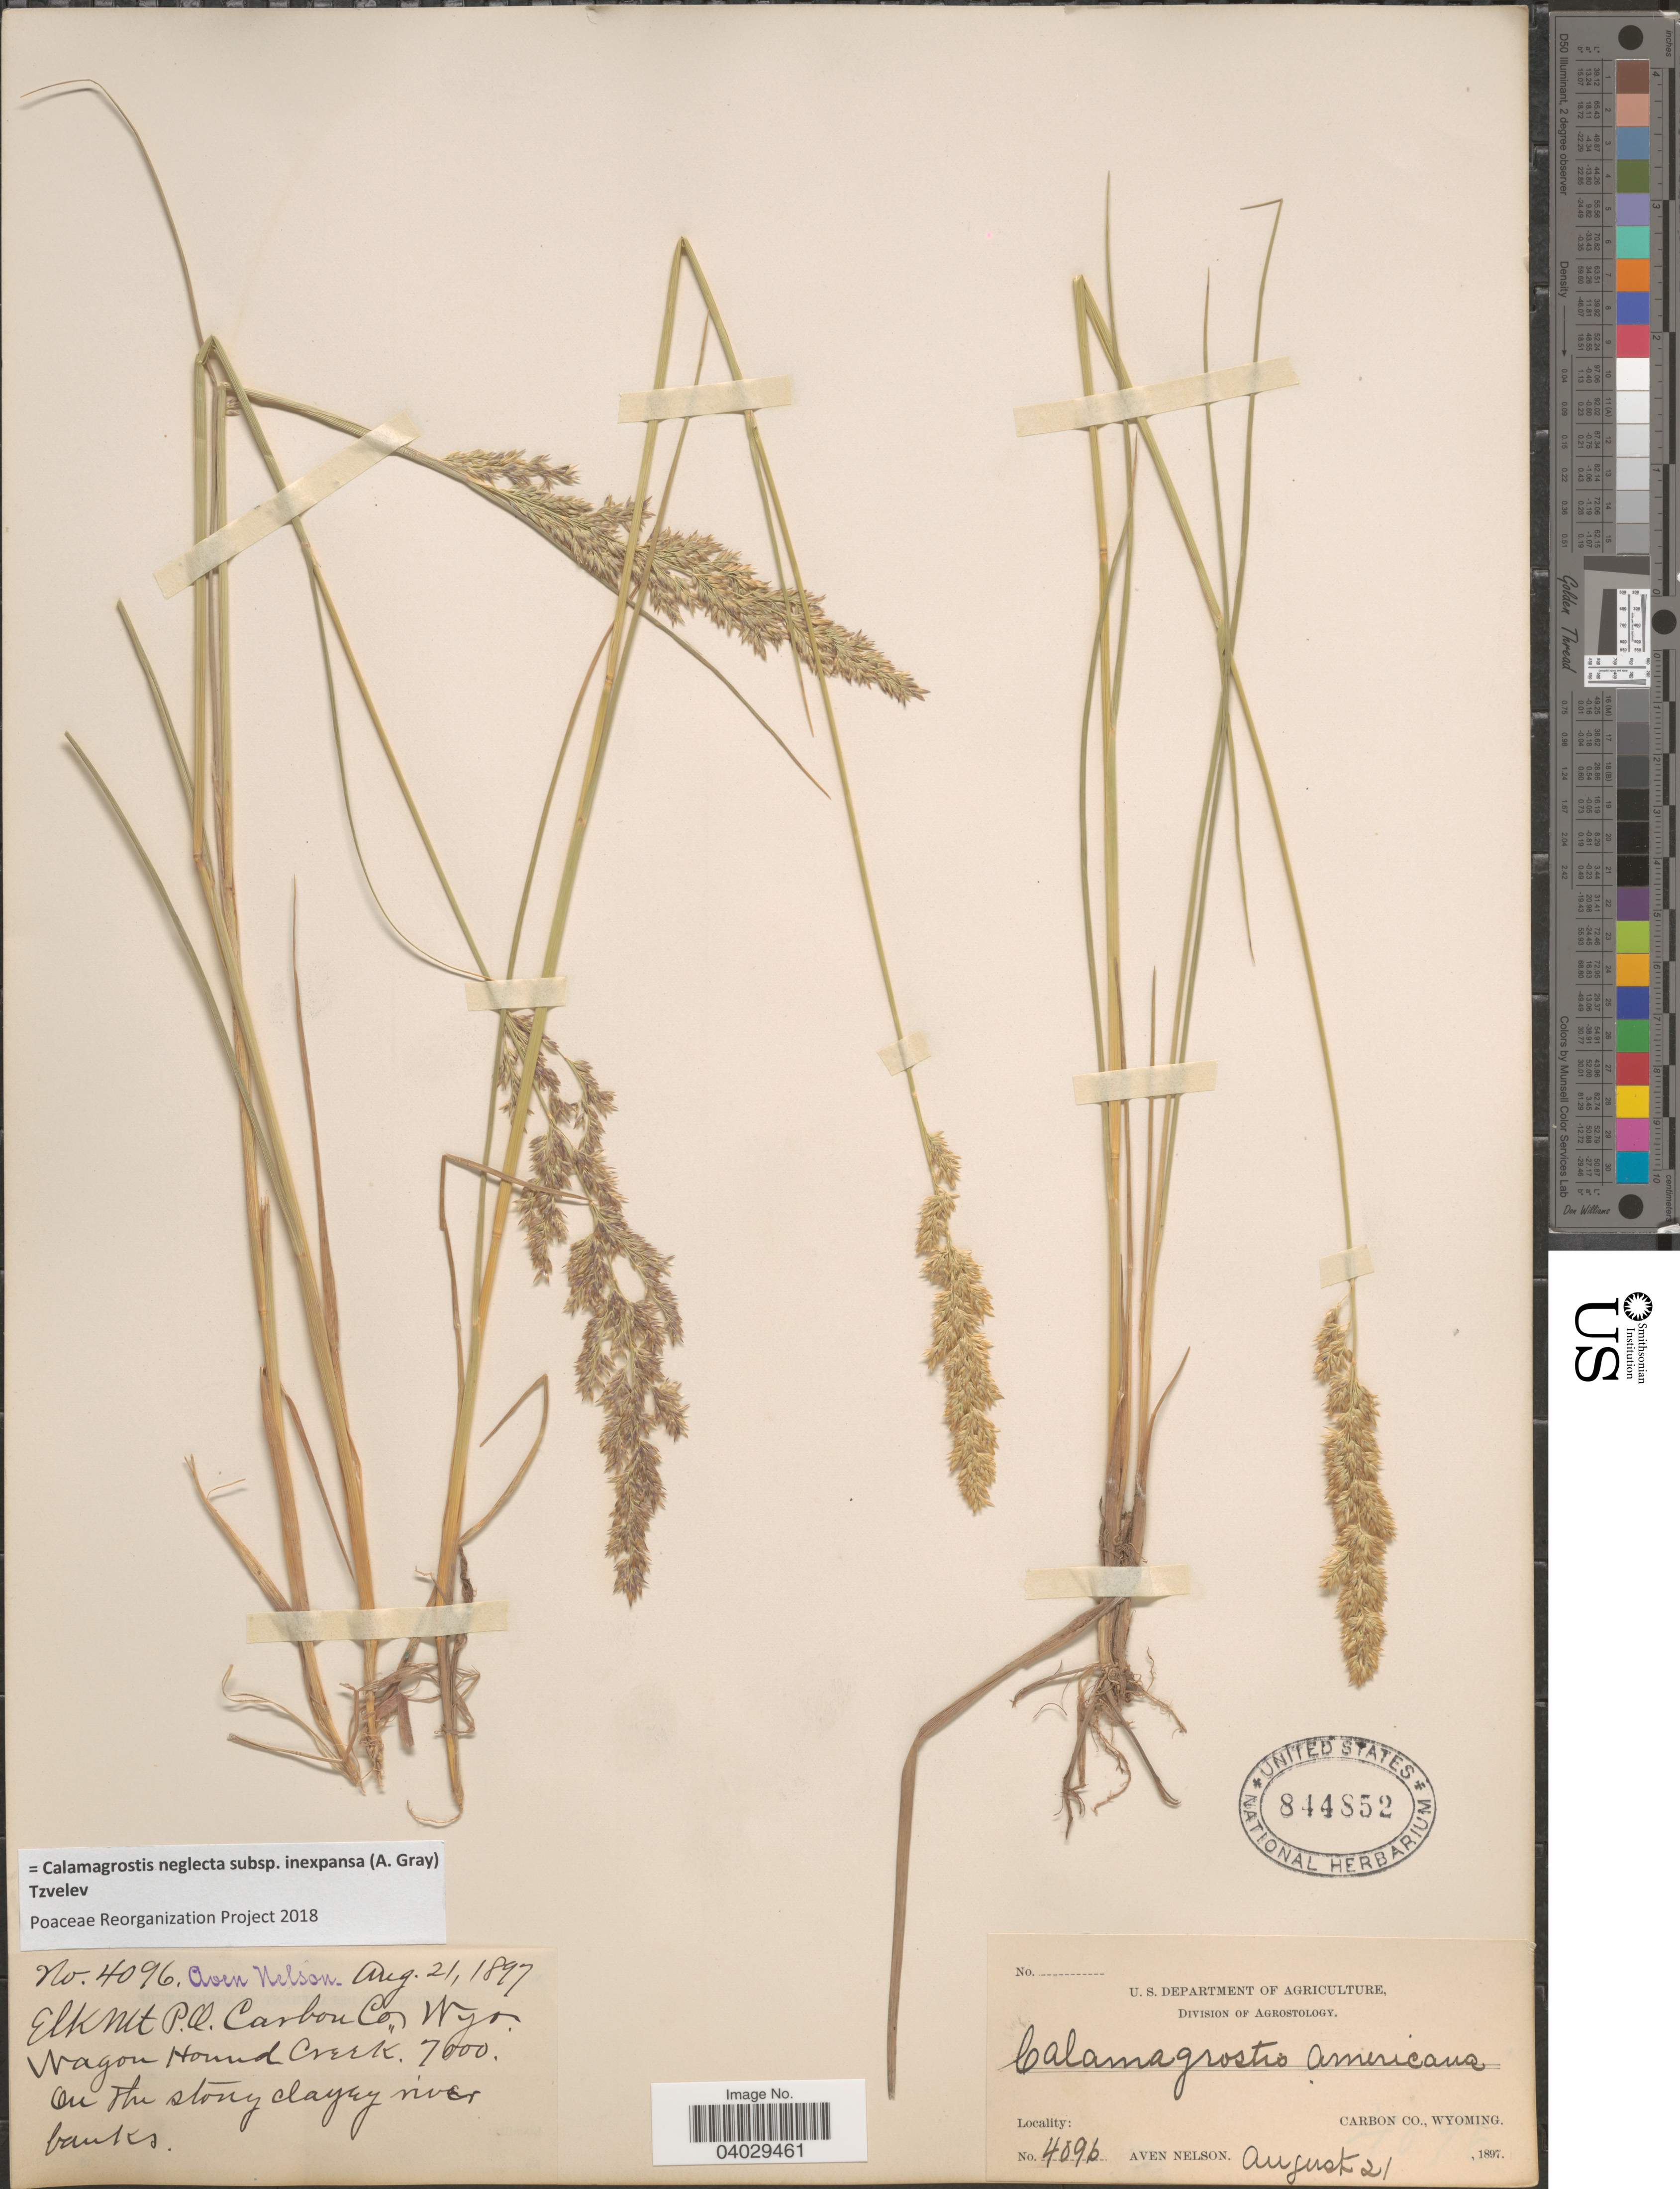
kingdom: Plantae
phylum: Tracheophyta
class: Liliopsida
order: Poales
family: Poaceae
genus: Calamagrostis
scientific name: Calamagrostis neglecta subsp. inexpansa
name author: (A. Gray) Tzvelev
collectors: A. Nelson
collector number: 4096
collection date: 1897-08-21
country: United States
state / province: Wyoming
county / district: Carbon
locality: Elk Mt. P.K Carbon Co. Wagonhound Creek.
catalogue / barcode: US 844852